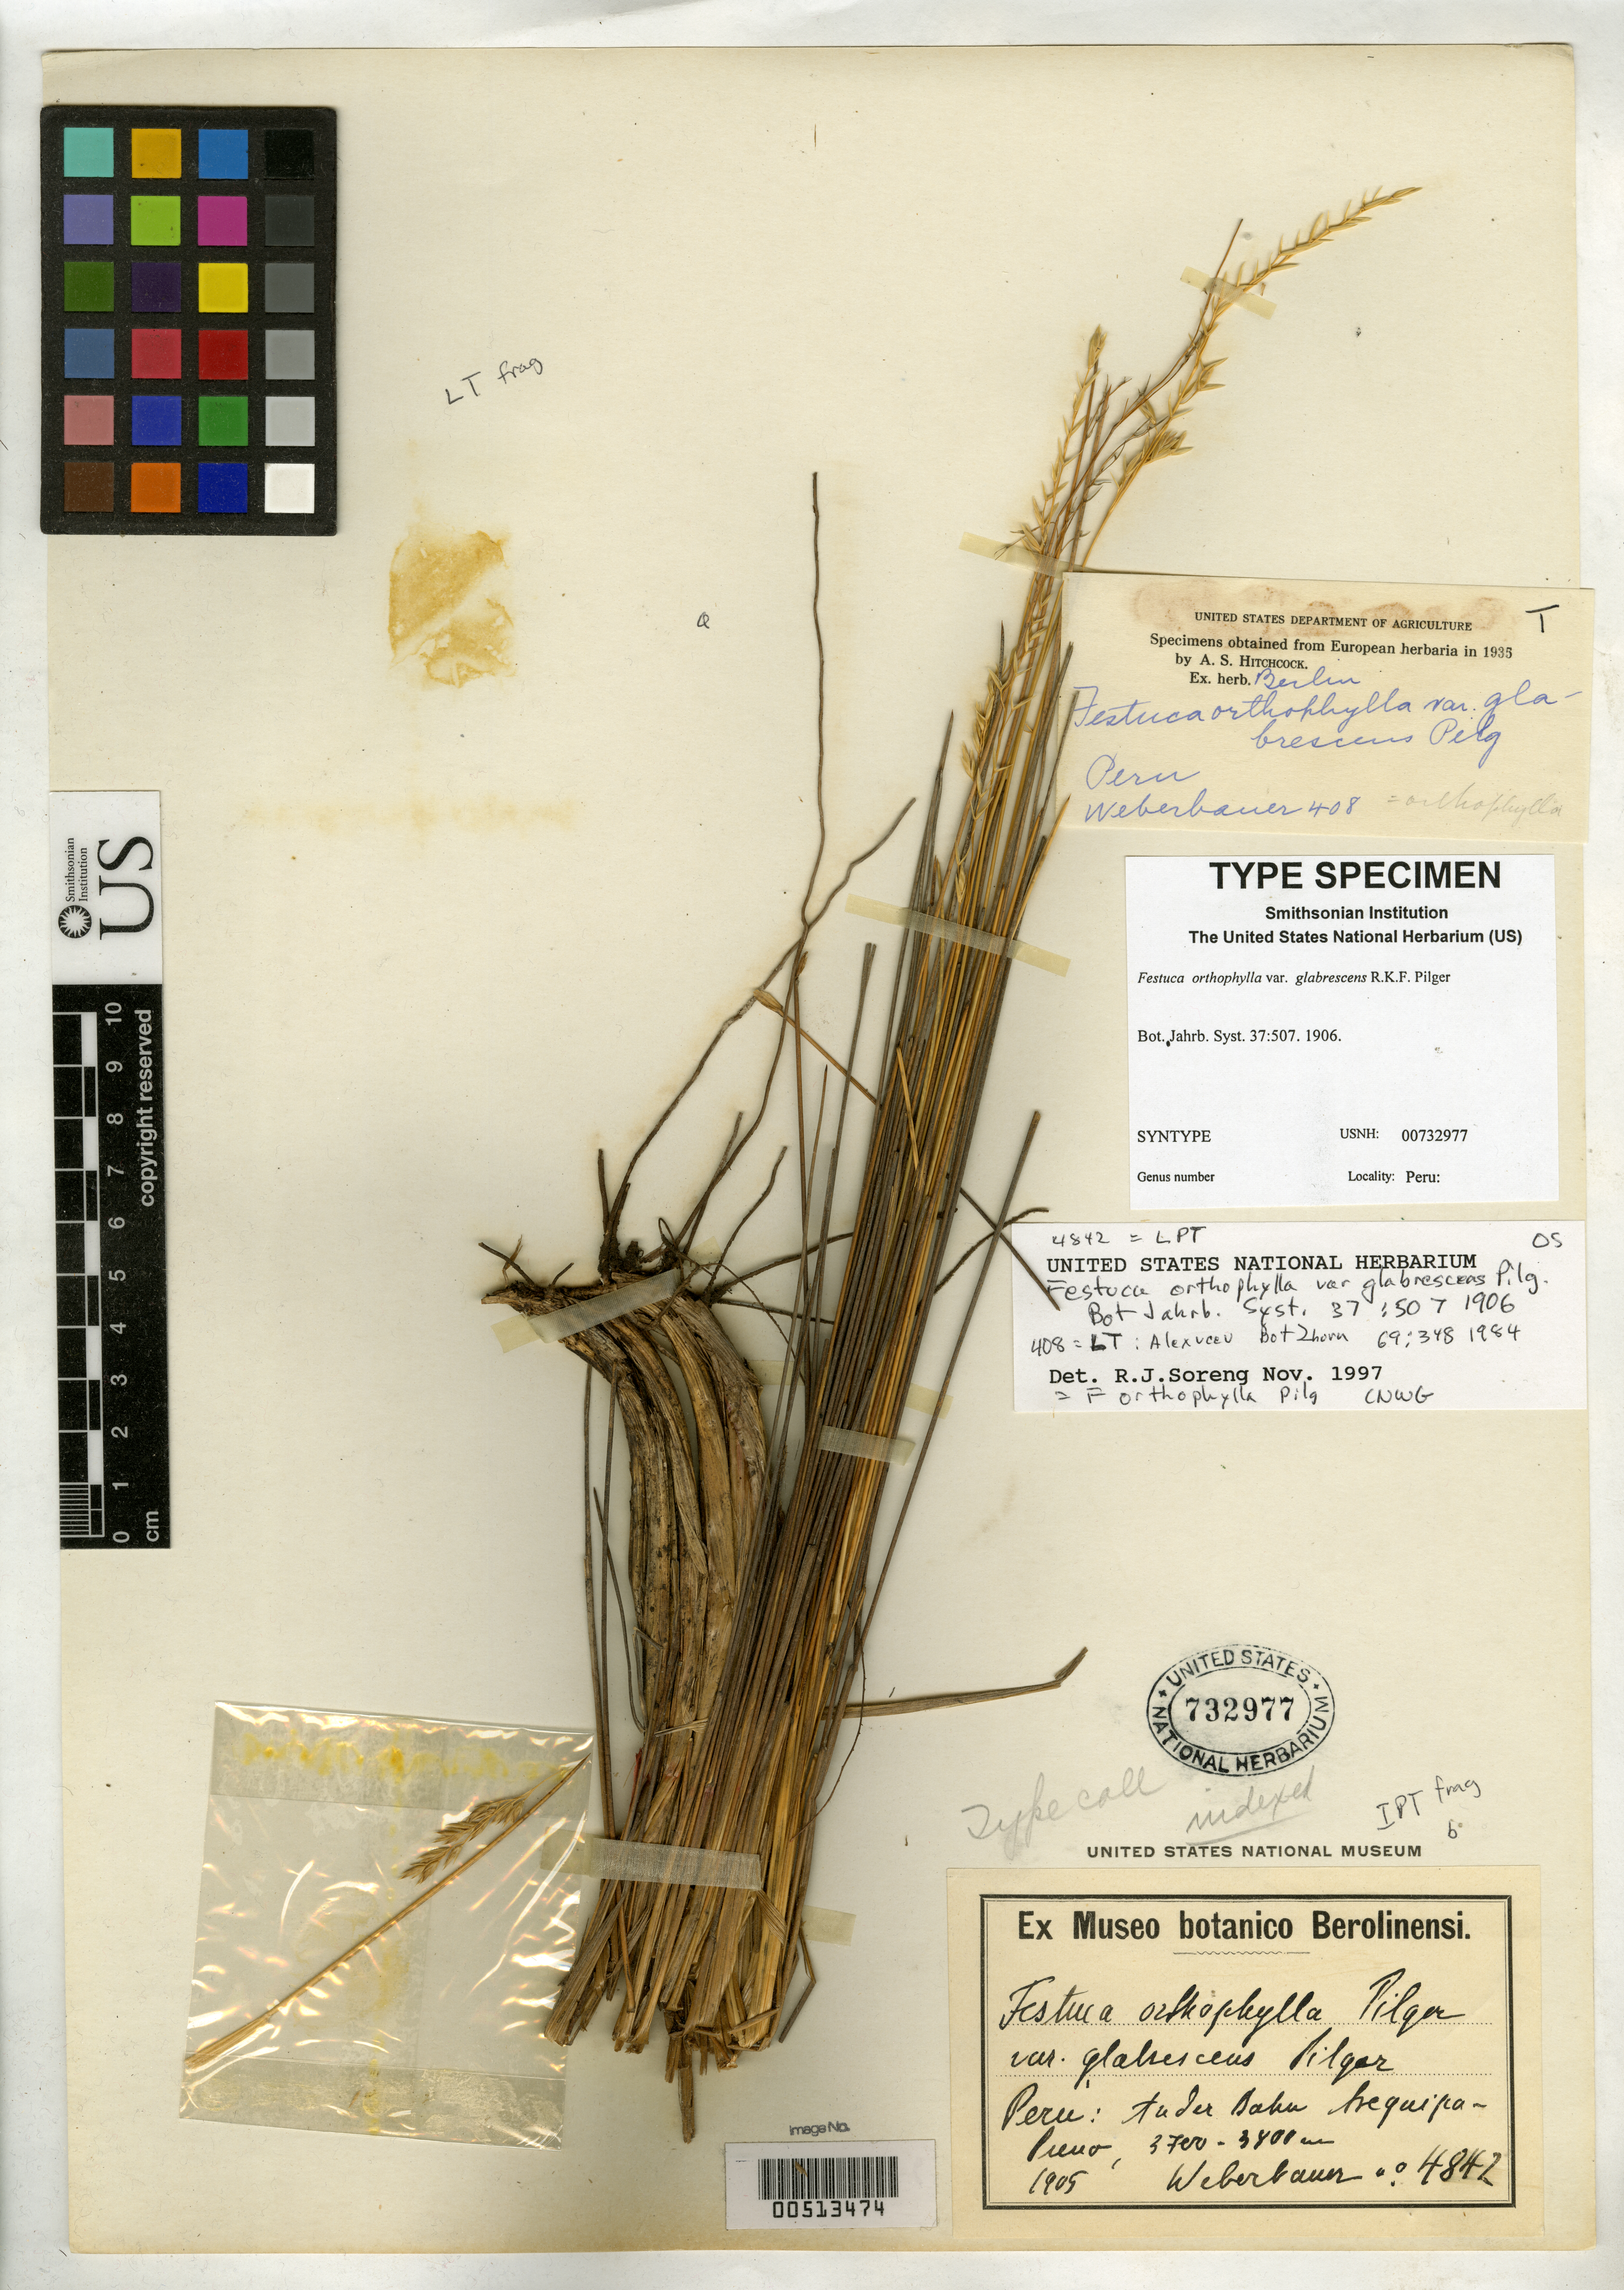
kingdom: Plantae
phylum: Tracheophyta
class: Liliopsida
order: Poales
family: Poaceae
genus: Festuca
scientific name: Festuca orthophylla var. glabrescens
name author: Pilg.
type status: Syntype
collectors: A. Weberbauer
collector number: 4842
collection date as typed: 1905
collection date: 1905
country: Peru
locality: Bahu Aequipa [?], Puno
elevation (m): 3700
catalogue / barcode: US 732977